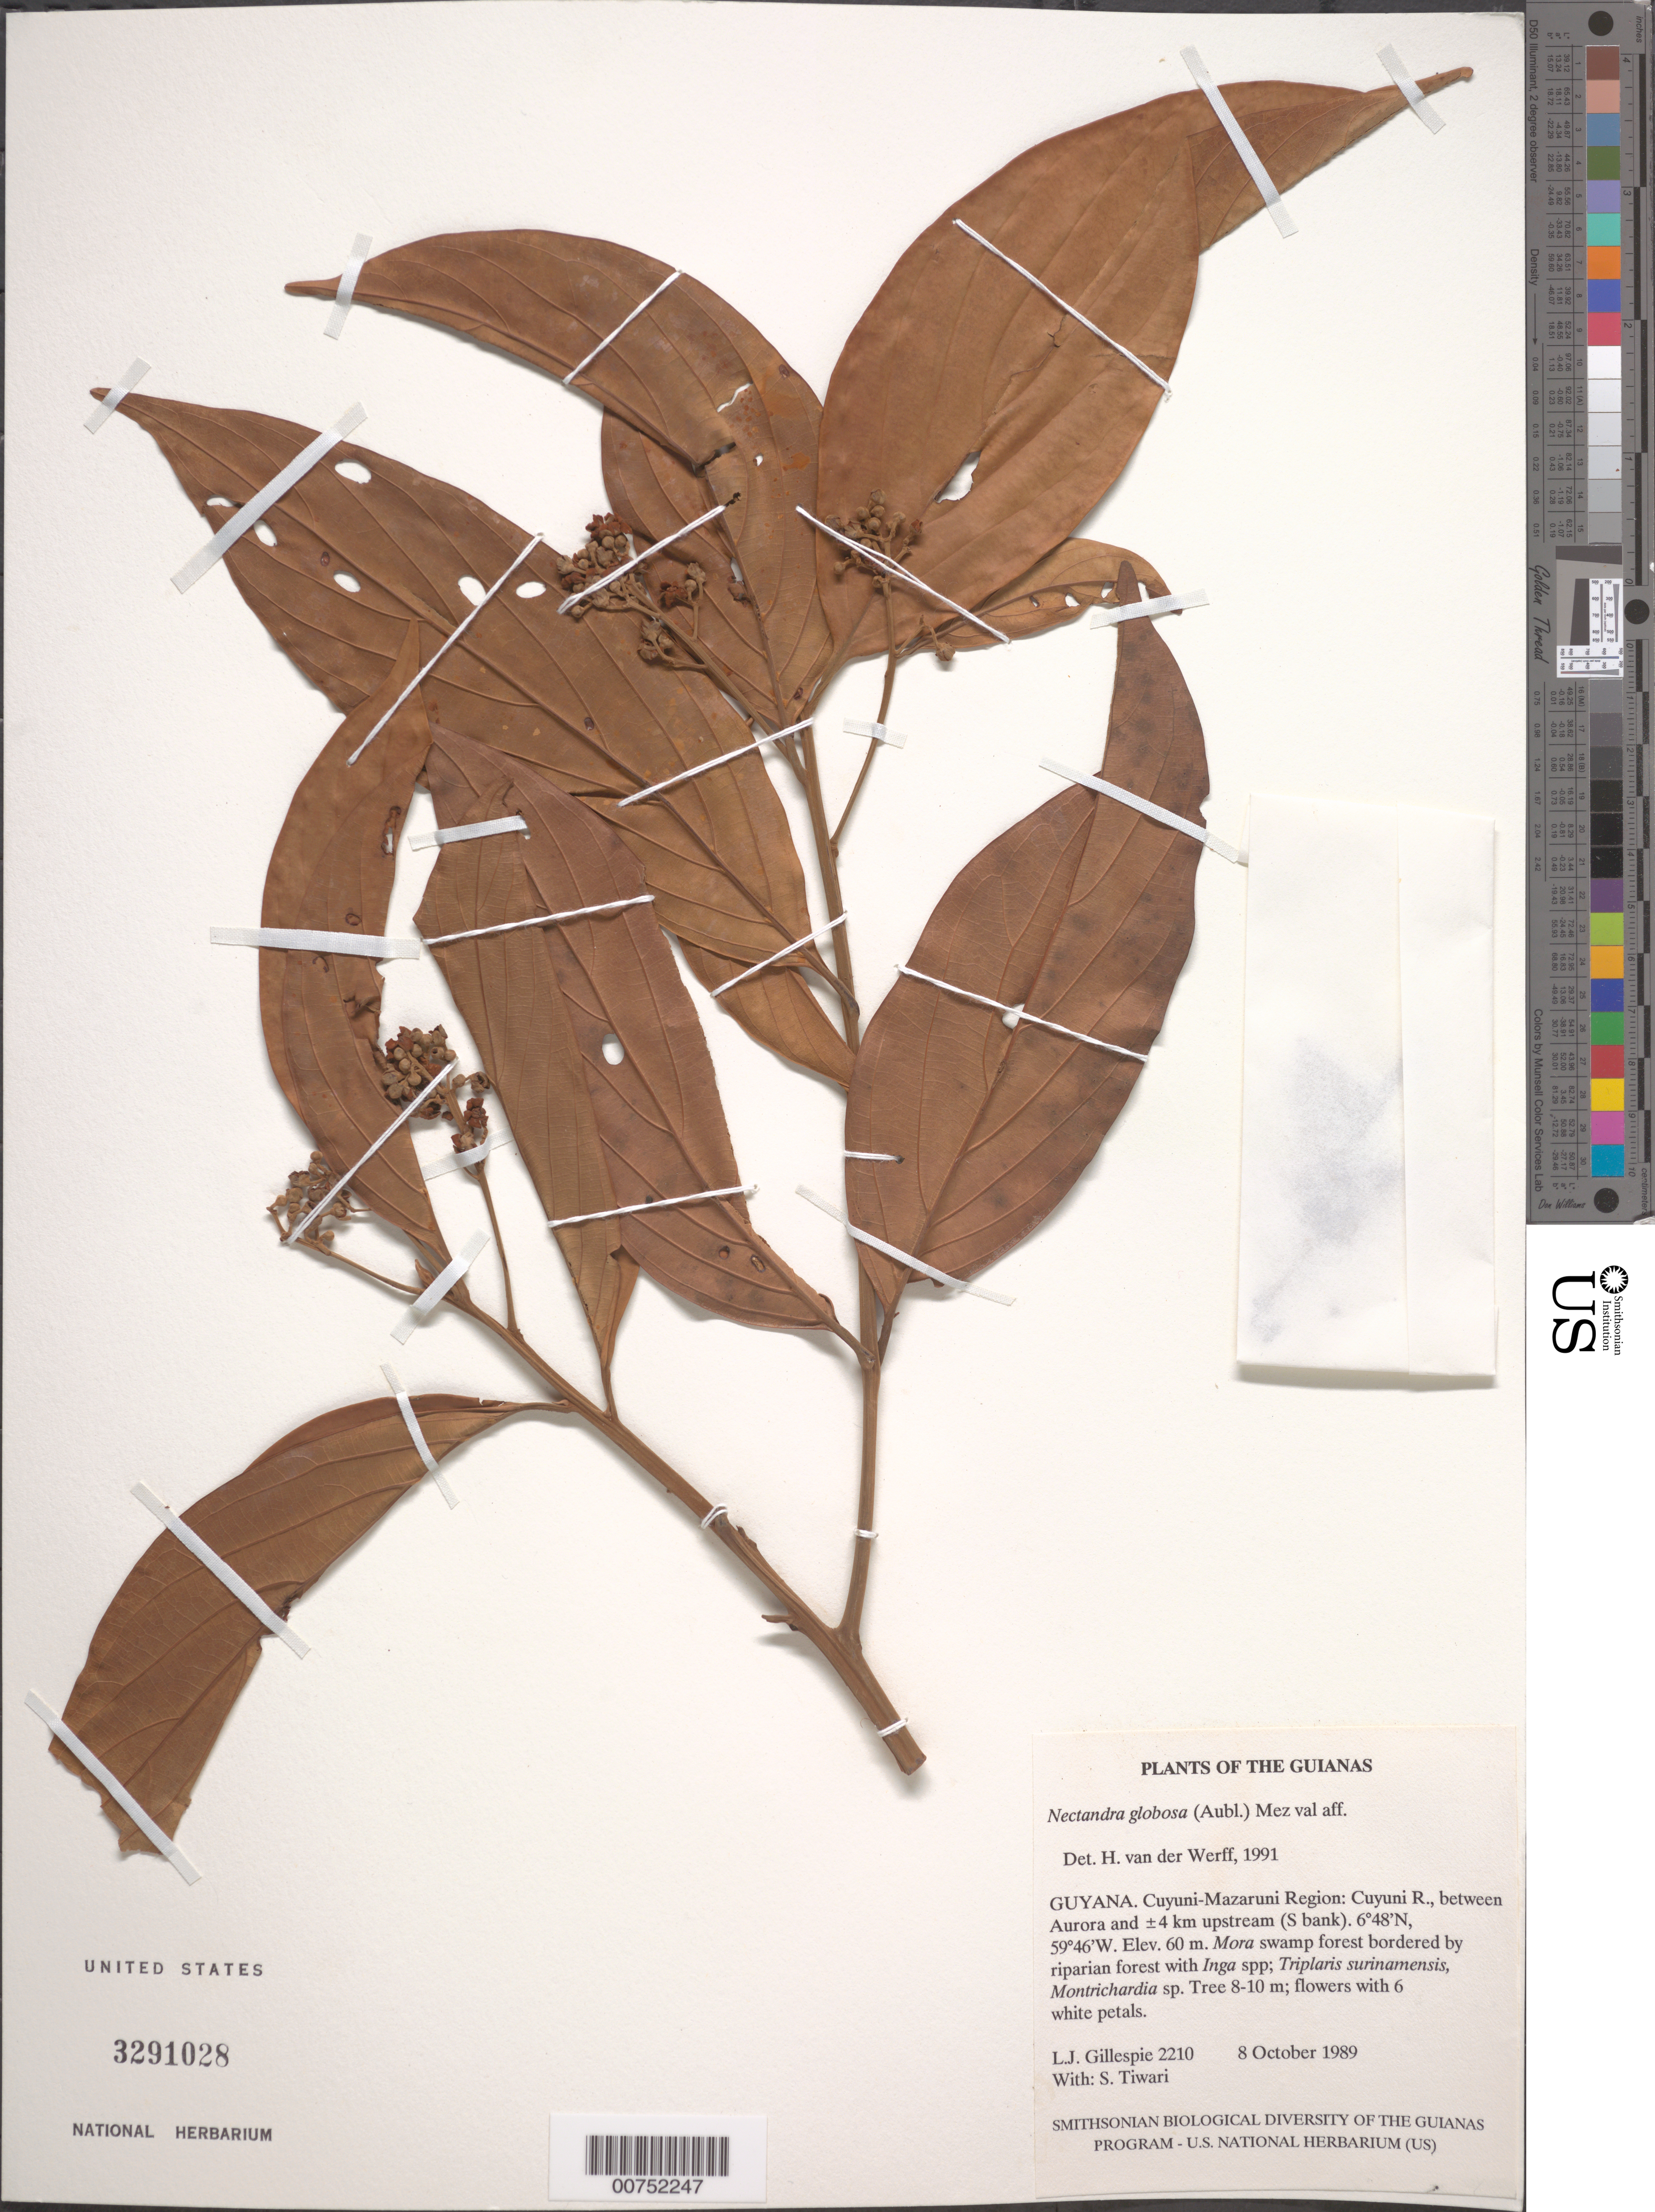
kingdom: Plantae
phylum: Tracheophyta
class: Magnoliopsida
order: Laurales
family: Lauraceae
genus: Nectandra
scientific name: Nectandra globosa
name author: (Aubl.) Mez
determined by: van der Werff, H., (MO), Missouri Botanical Garden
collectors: L. J. Gillespie & S. Tiwari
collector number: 2210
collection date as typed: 8 October 1989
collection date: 1989-10-08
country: Guyana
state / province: Cuyuni-Mazaruni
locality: Cuyuni R., between Aurora and ±4 km upstream (S bank)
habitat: Mora swamp forest bordered by riparian forest. Inga spp; Triplaris surinamensis, Montrichardia sp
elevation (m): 60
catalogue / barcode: US 3291028